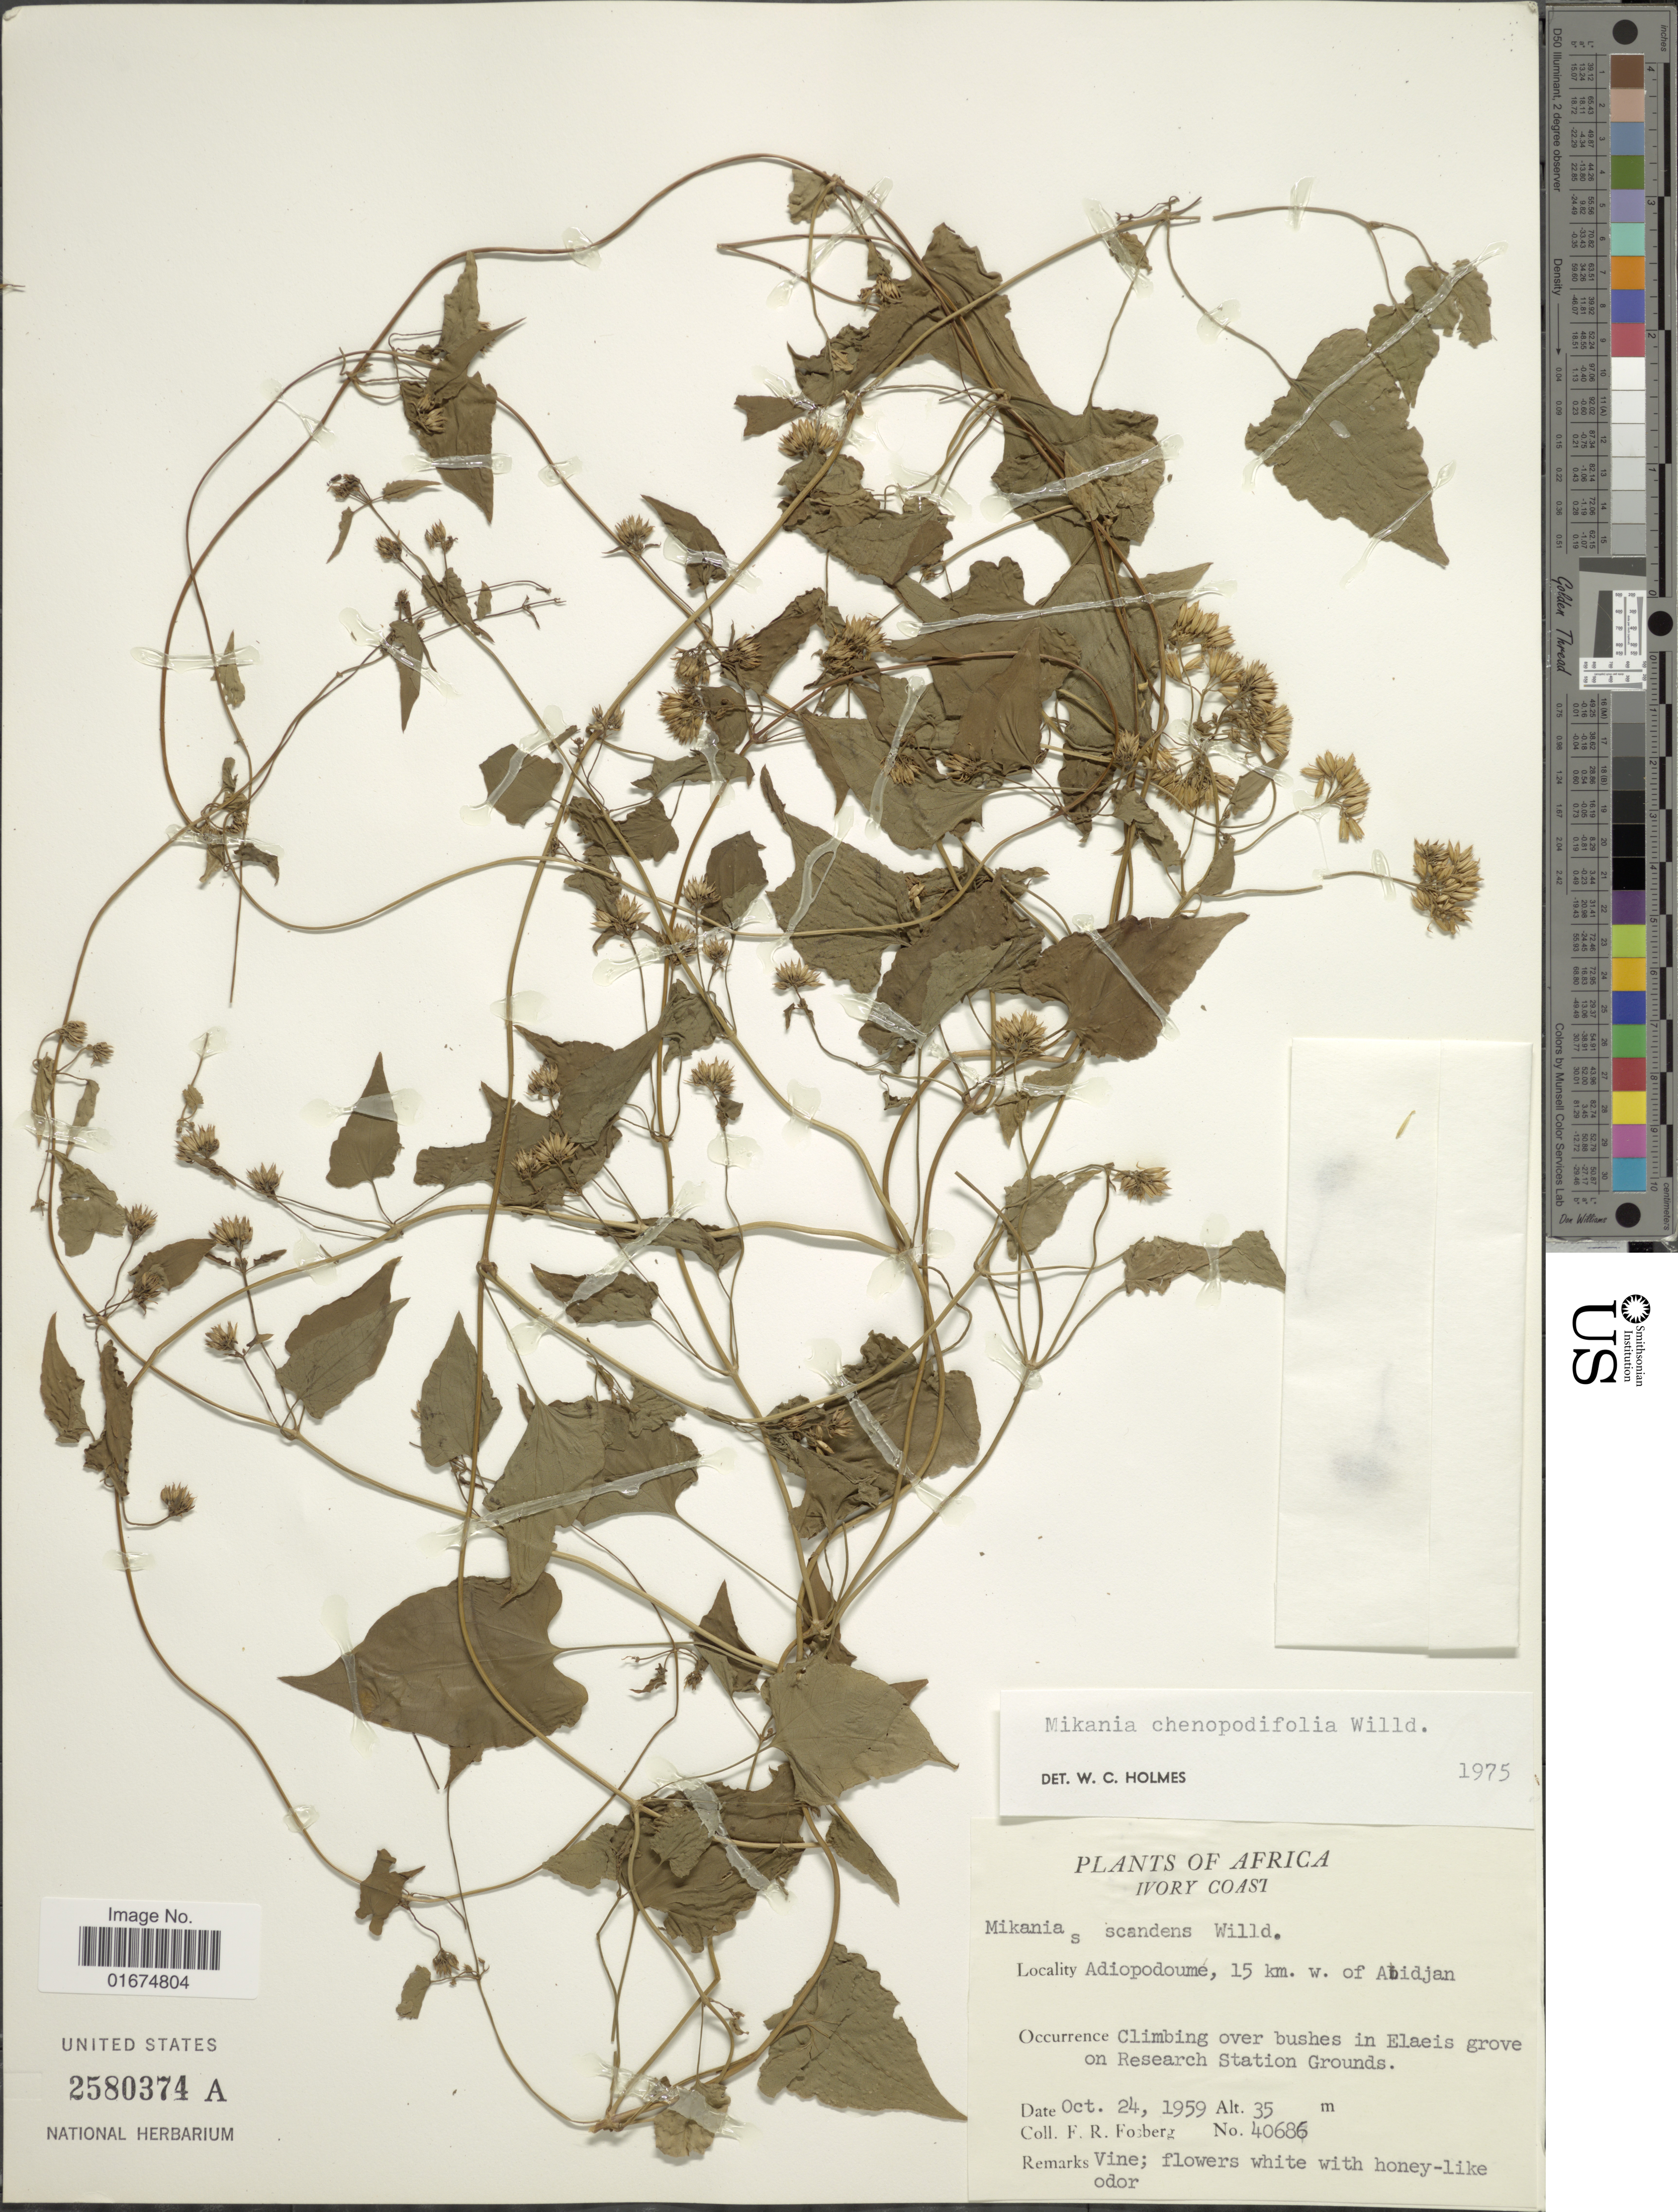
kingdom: Plantae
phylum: Tracheophyta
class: Magnoliopsida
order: Asterales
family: Asteraceae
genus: Mikania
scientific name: Mikania chenopodifolia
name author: Willd.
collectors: F. R. Fosberg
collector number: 40686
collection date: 1959-10-24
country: Ivory Coast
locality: Adiopodoume, 15 km W. of Abidjan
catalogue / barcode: US 2580374A